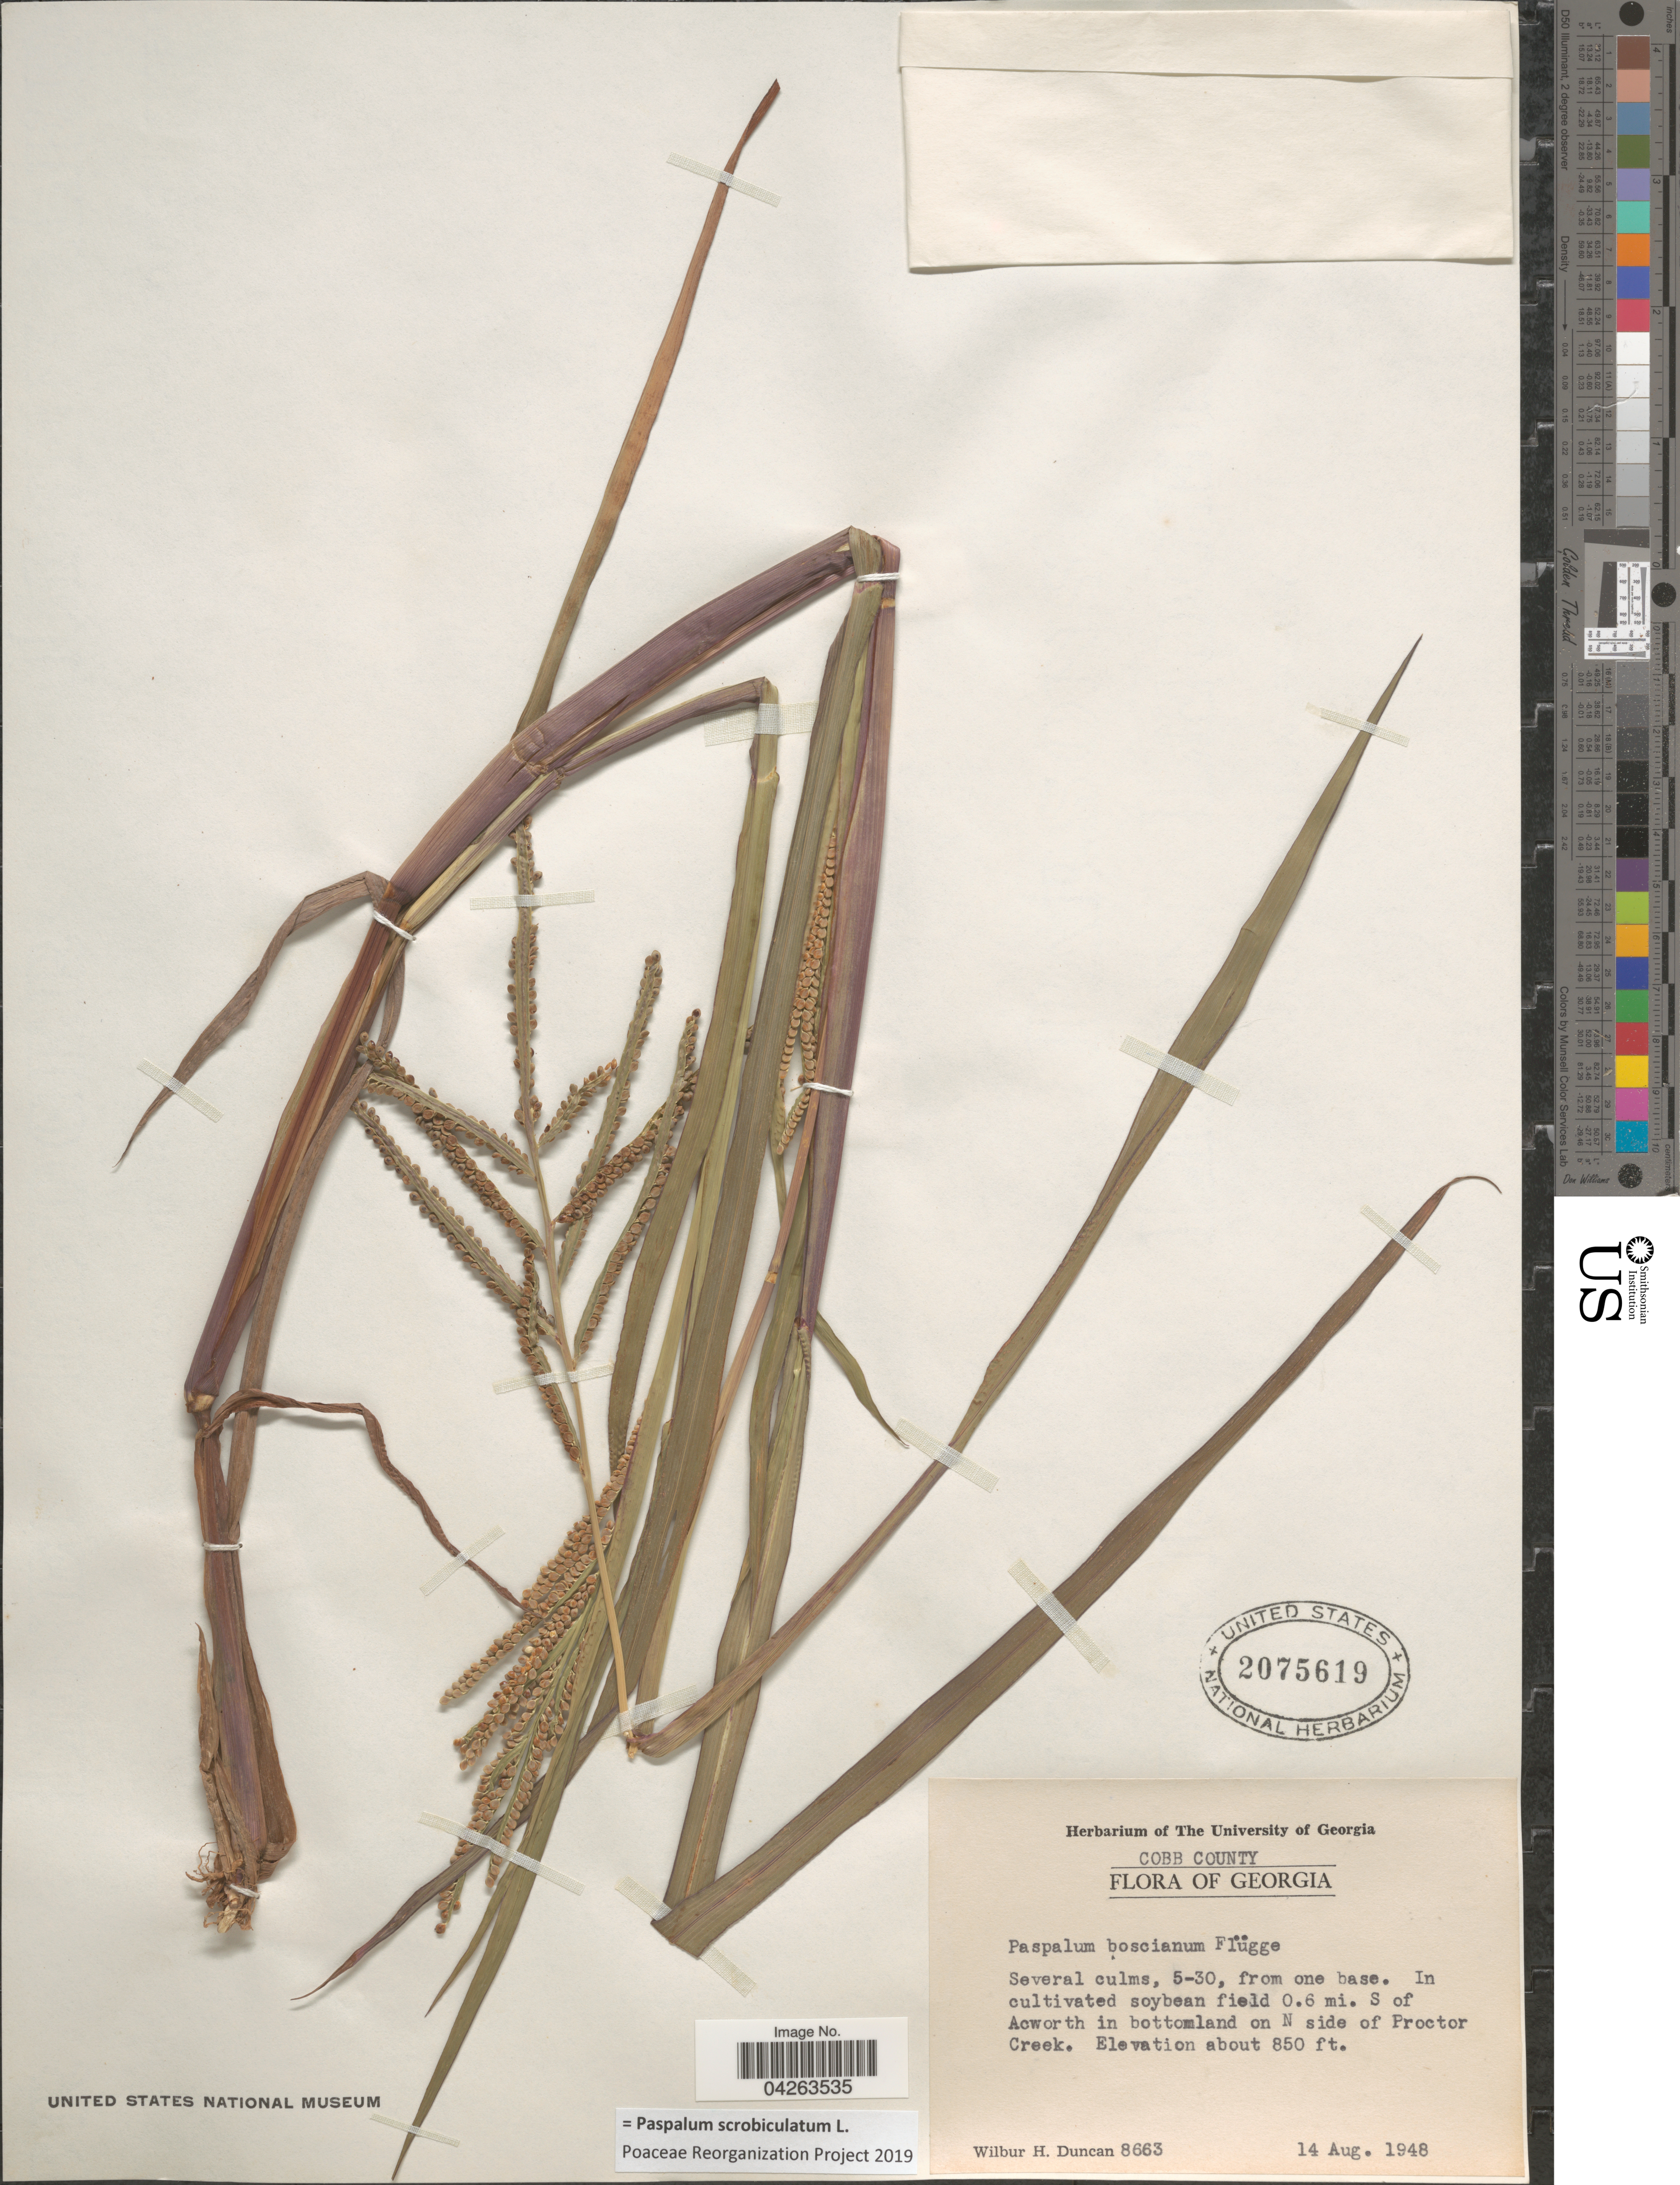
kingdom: Plantae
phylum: Tracheophyta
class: Liliopsida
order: Poales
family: Poaceae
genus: Paspalum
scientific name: Paspalum scrobiculatum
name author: L.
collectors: W. H. Duncan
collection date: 1948-08-14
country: United States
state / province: Georgia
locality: Cobb County. 0.6 mi. S of Acworth in bottomland on N side of Proctor Creek.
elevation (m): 259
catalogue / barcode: US 2075619